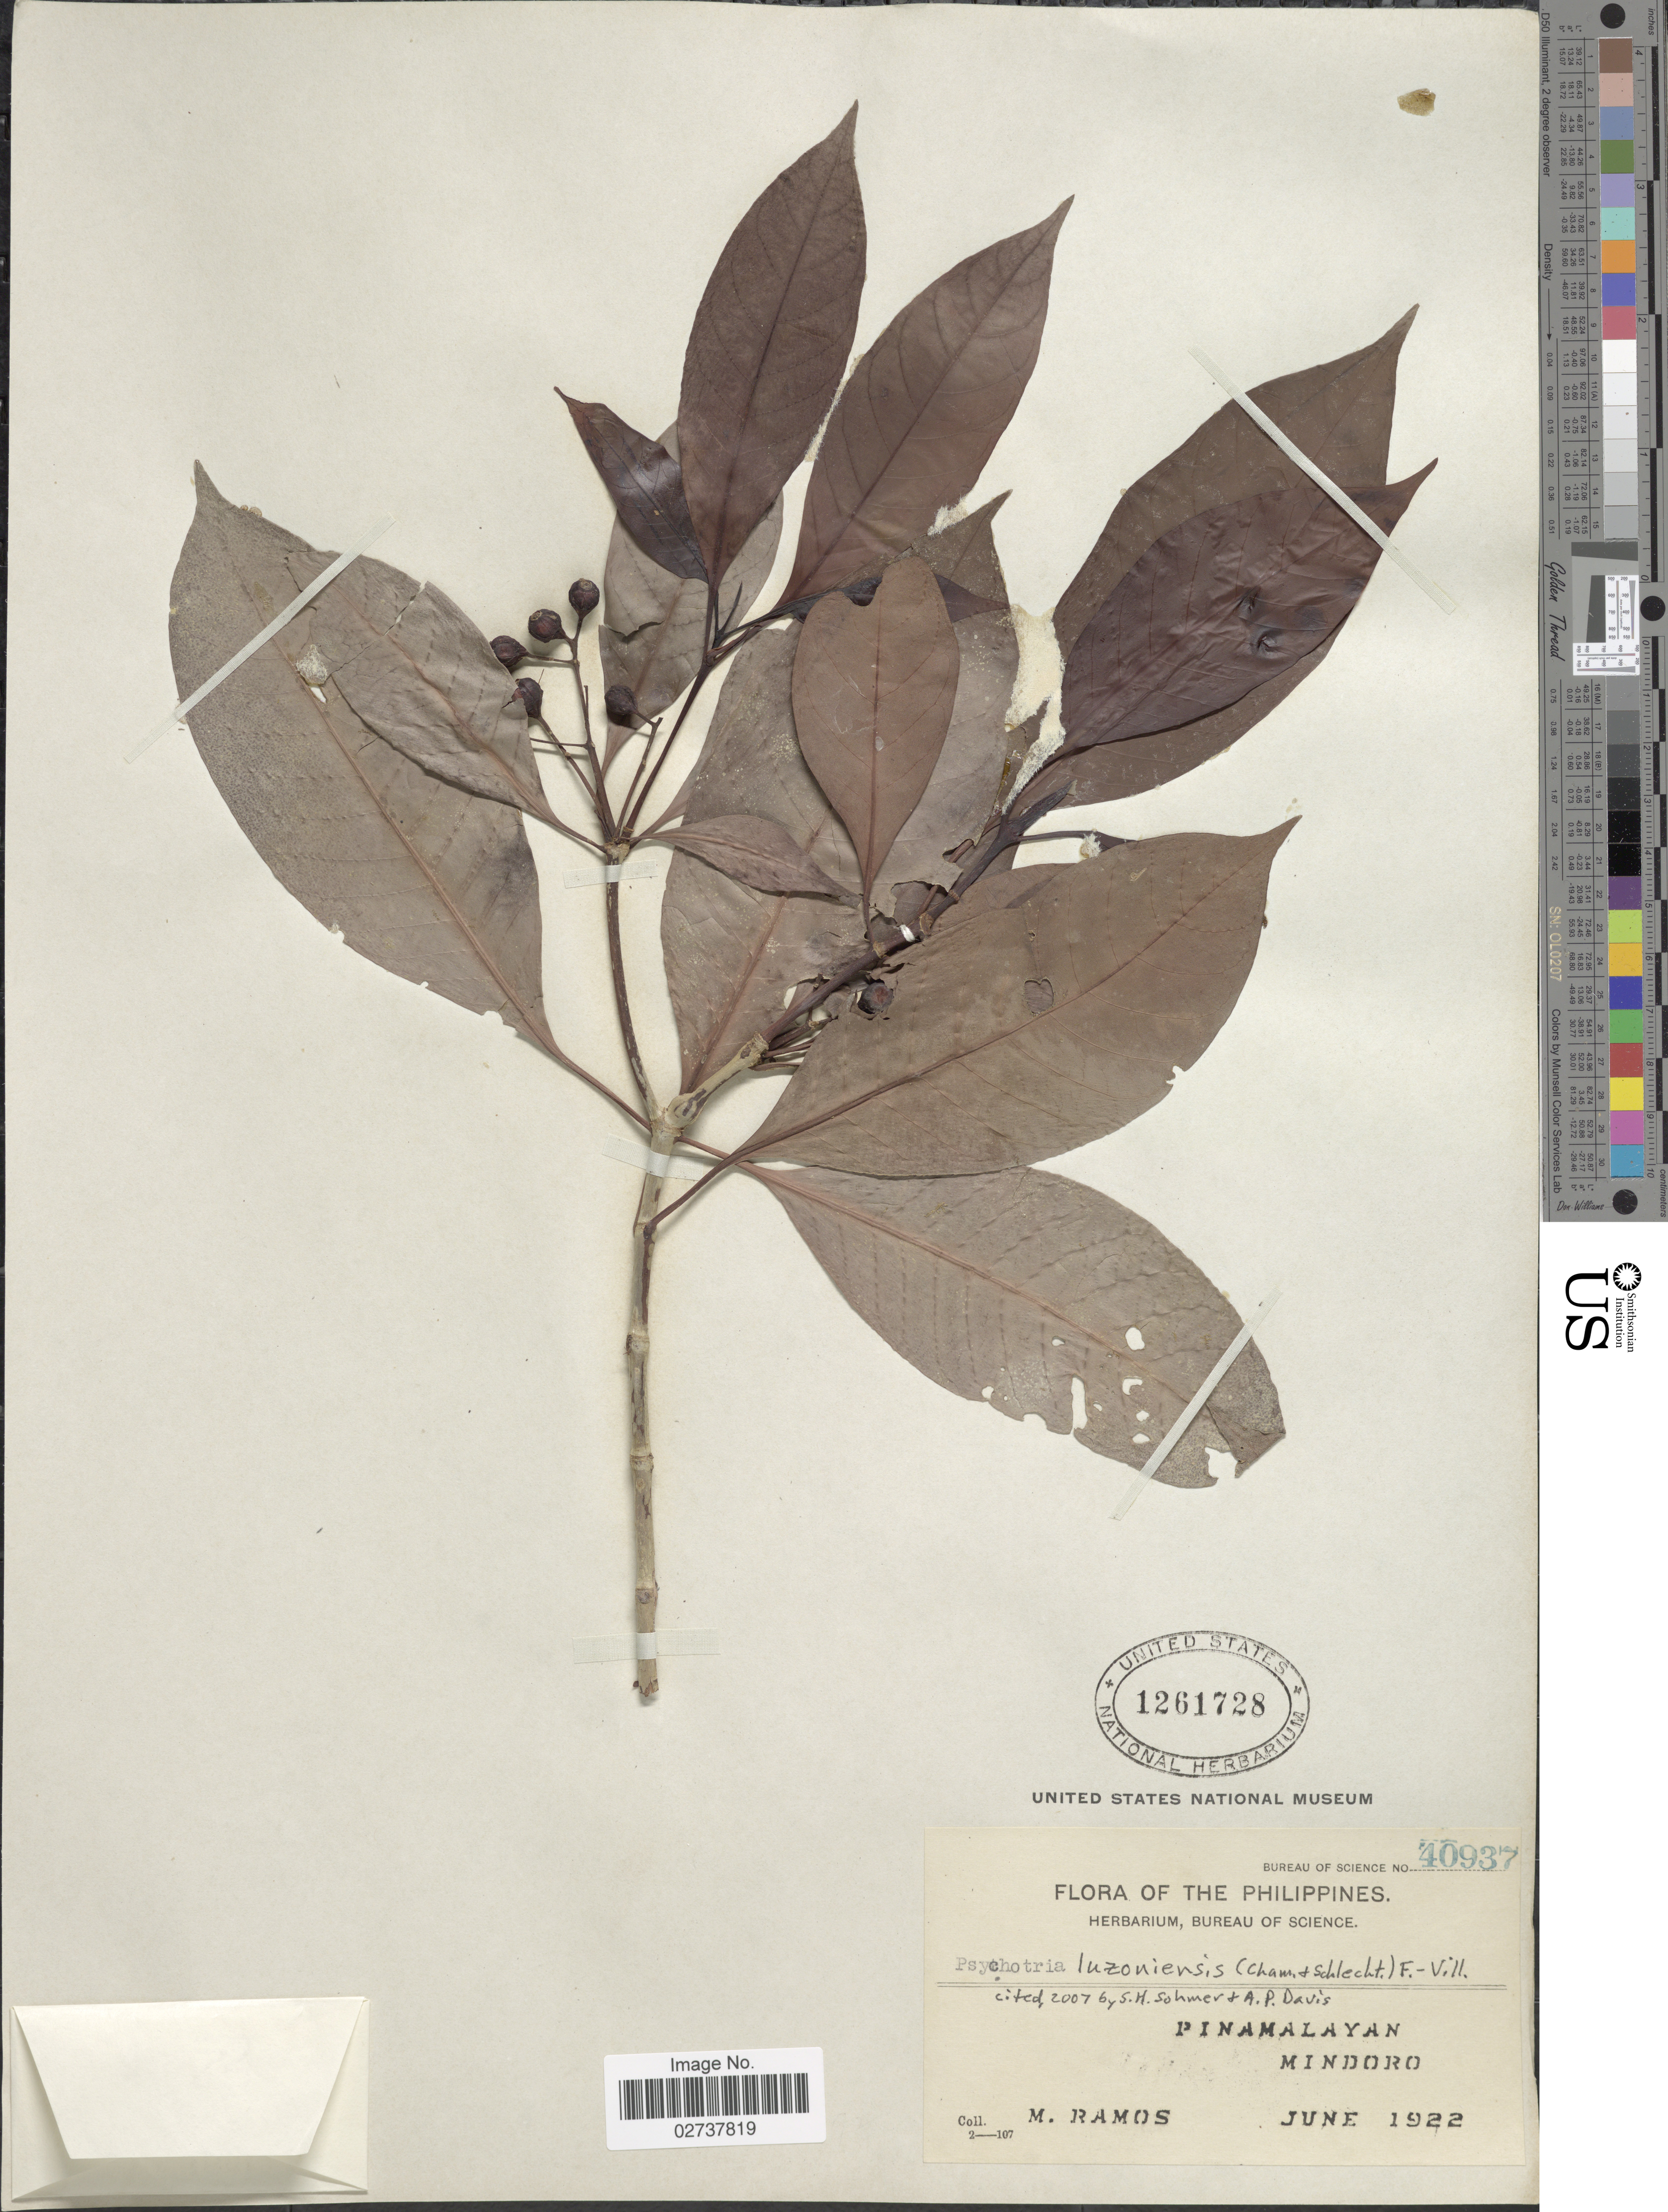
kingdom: Plantae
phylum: Tracheophyta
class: Magnoliopsida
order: Gentianales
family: Rubiaceae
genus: Psychotria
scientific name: Psychotria luzoniensis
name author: (Cham. & Schltdl.) Fern.-Vill.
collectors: M. Ramos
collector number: Bureau of Science 40937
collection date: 1922-06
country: Philippines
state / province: Mimaropa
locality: Pinamalayan, Mindoro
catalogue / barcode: US 1261728